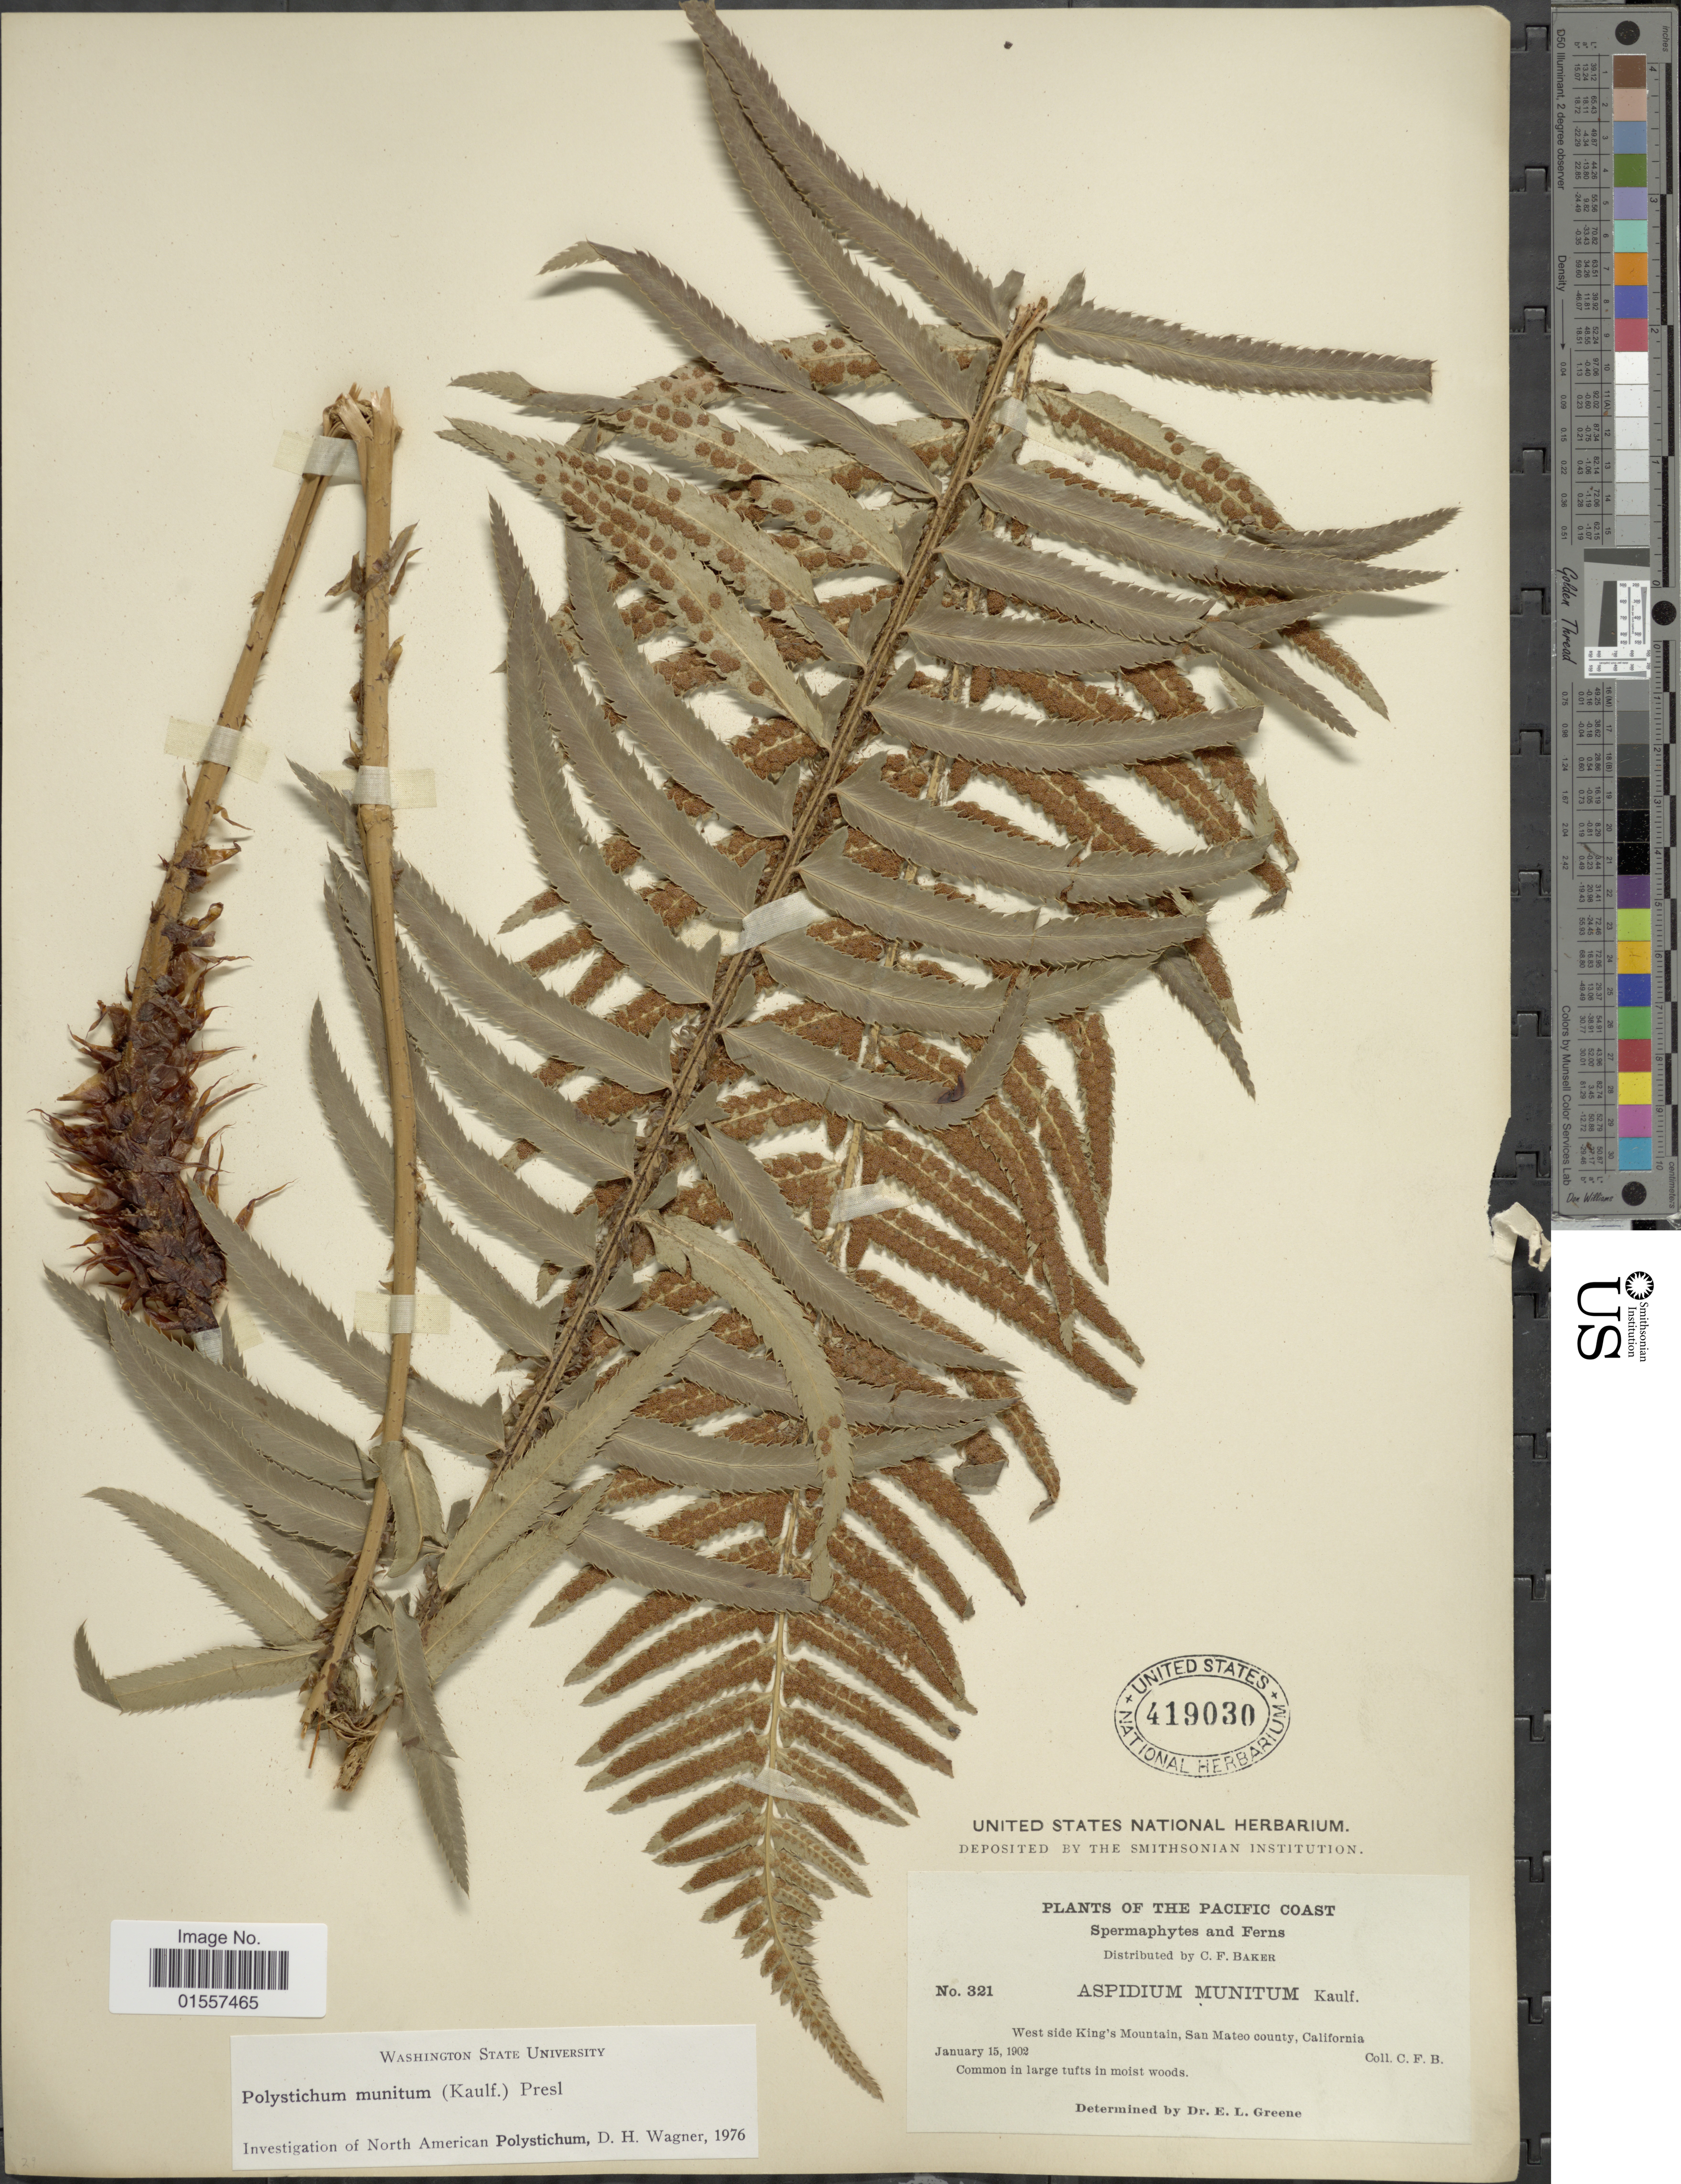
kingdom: Plantae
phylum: Tracheophyta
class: Polypodiopsida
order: Polypodiales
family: Dryopteridaceae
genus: Polystichum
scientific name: Polystichum munitum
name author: (Kaulf.) C. Presl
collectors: C. F. Baker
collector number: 321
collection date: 1902-01-15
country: United States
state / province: California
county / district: San Mateo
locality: Pacific Coast, West side King's Mountain, San Mateo county, California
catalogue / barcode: US 419030